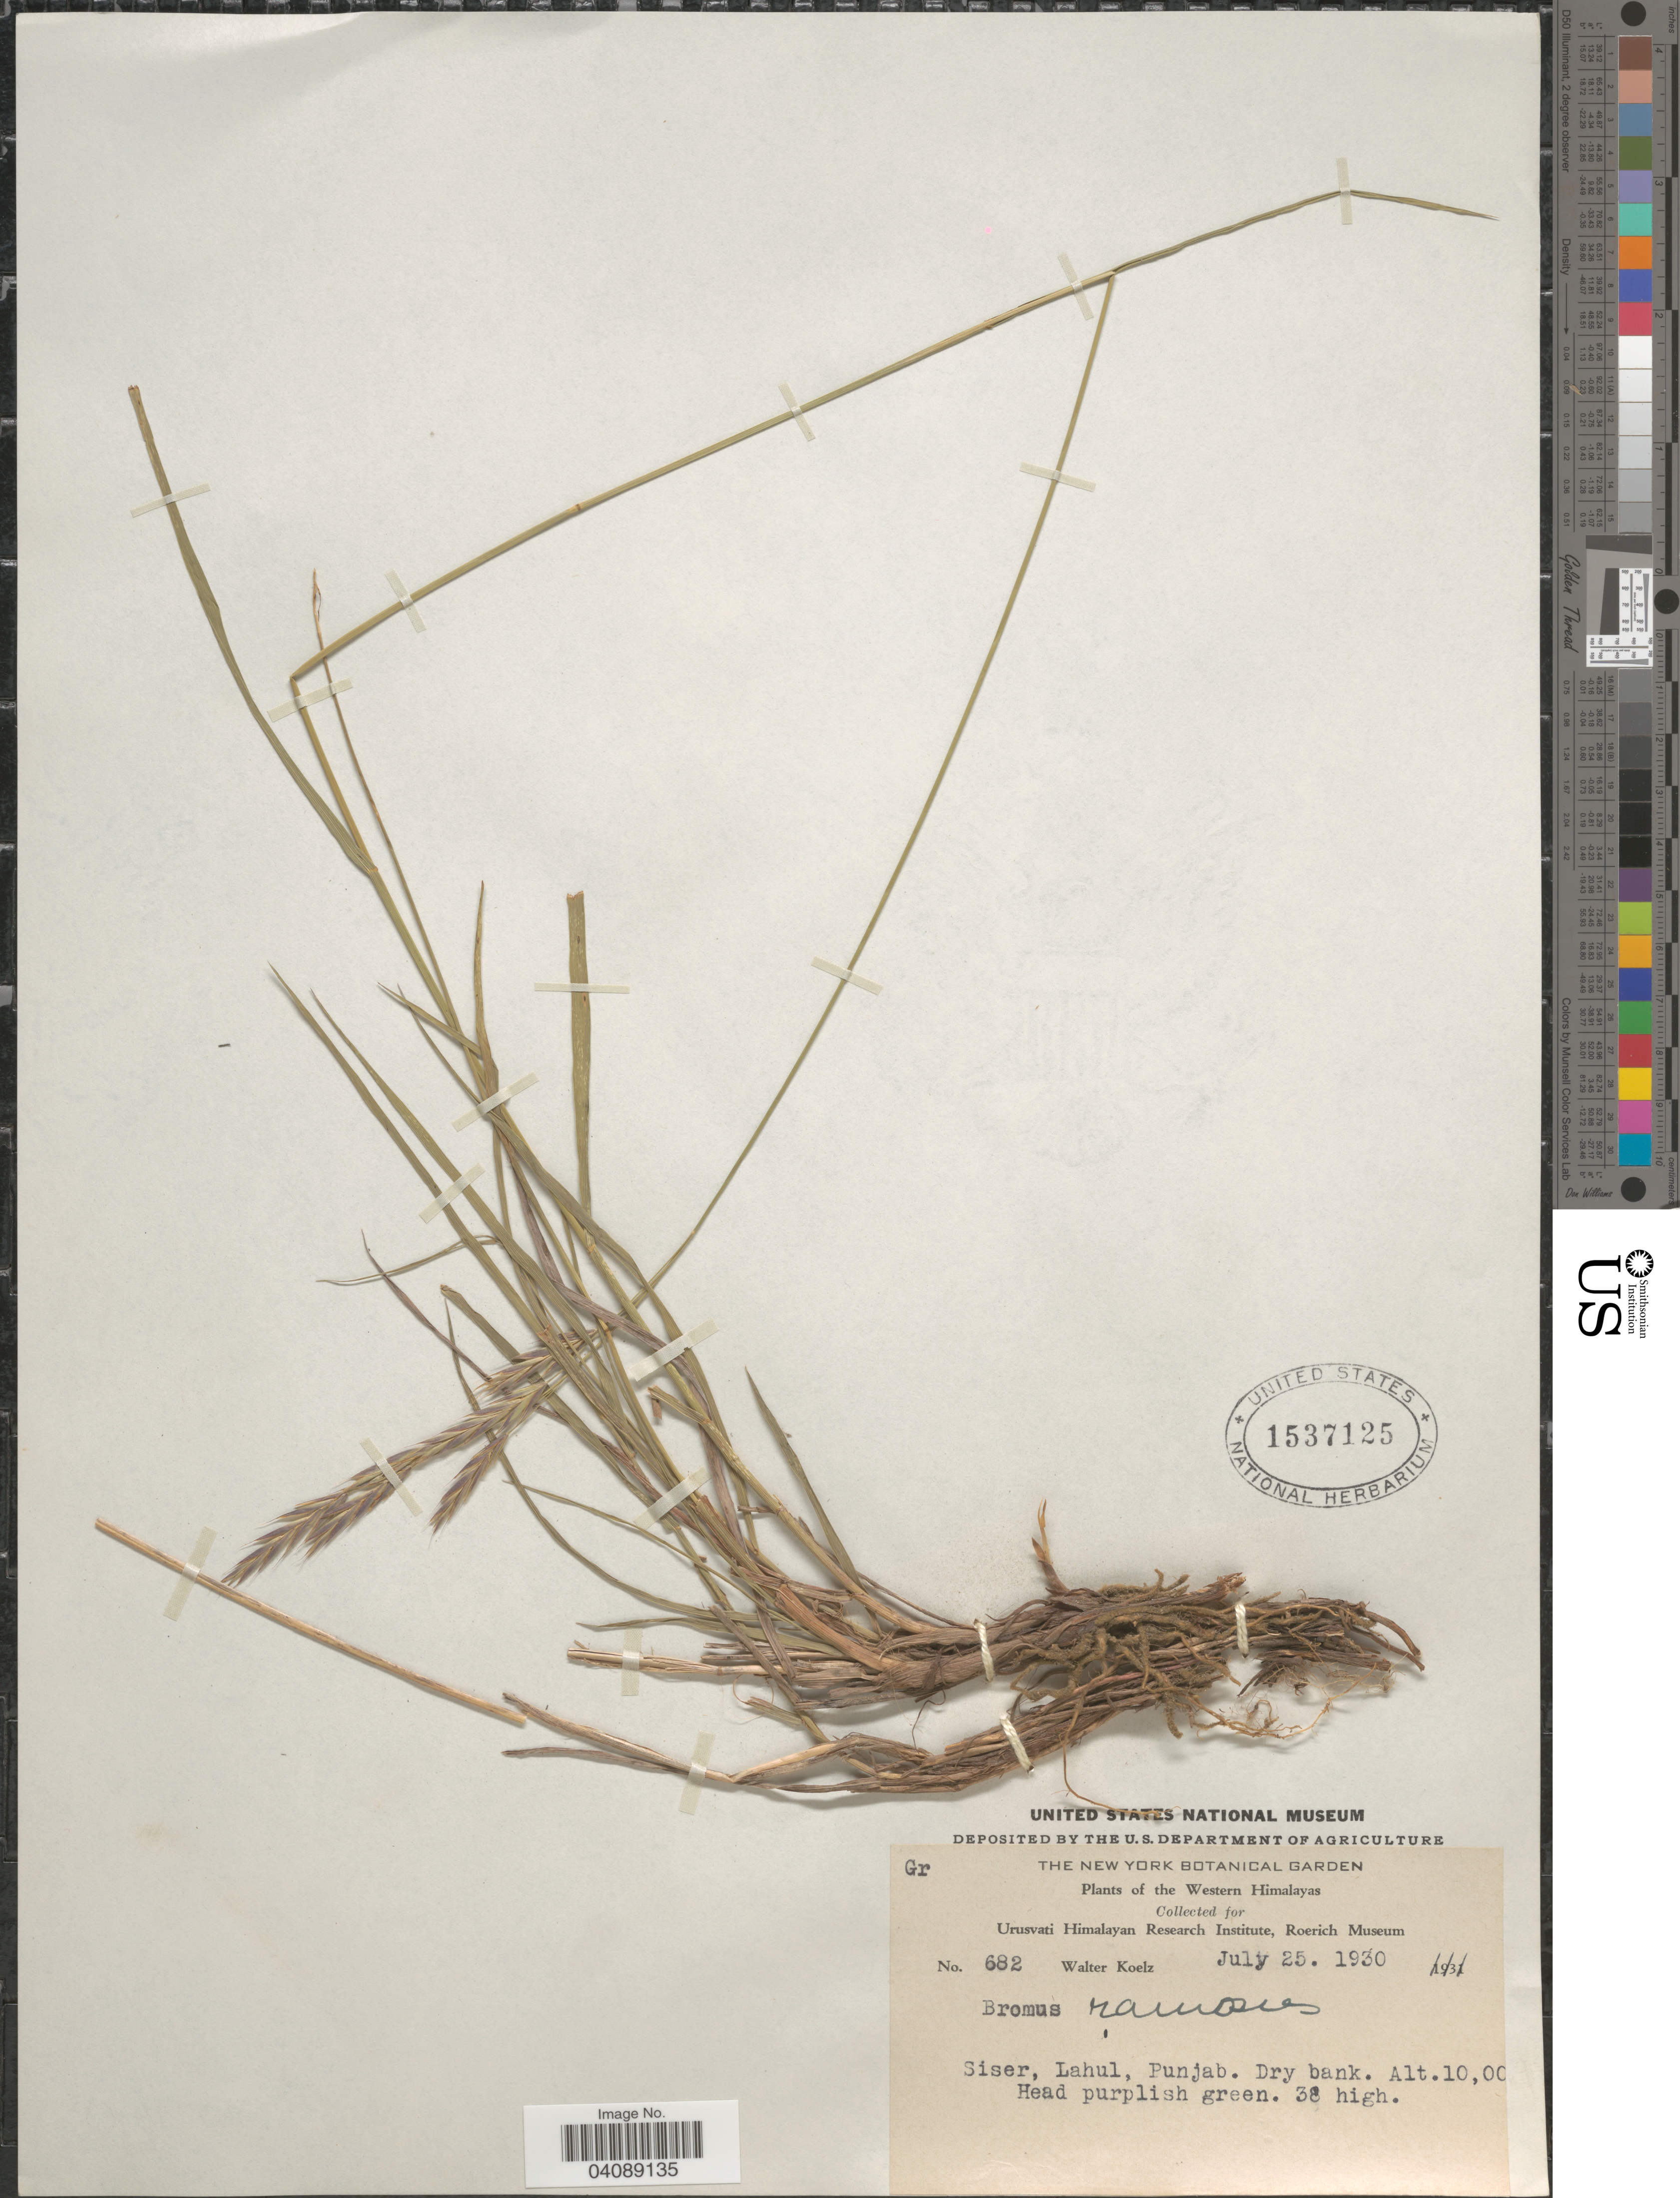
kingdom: Plantae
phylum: Tracheophyta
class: Liliopsida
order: Poales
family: Poaceae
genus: Bromus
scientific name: Bromus ramosus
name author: Huds.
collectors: W. N. Koelz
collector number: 682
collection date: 1930-07-25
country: India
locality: The Western Himalayas. Siser, Lahul. Punjab.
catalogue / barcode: US 1537125